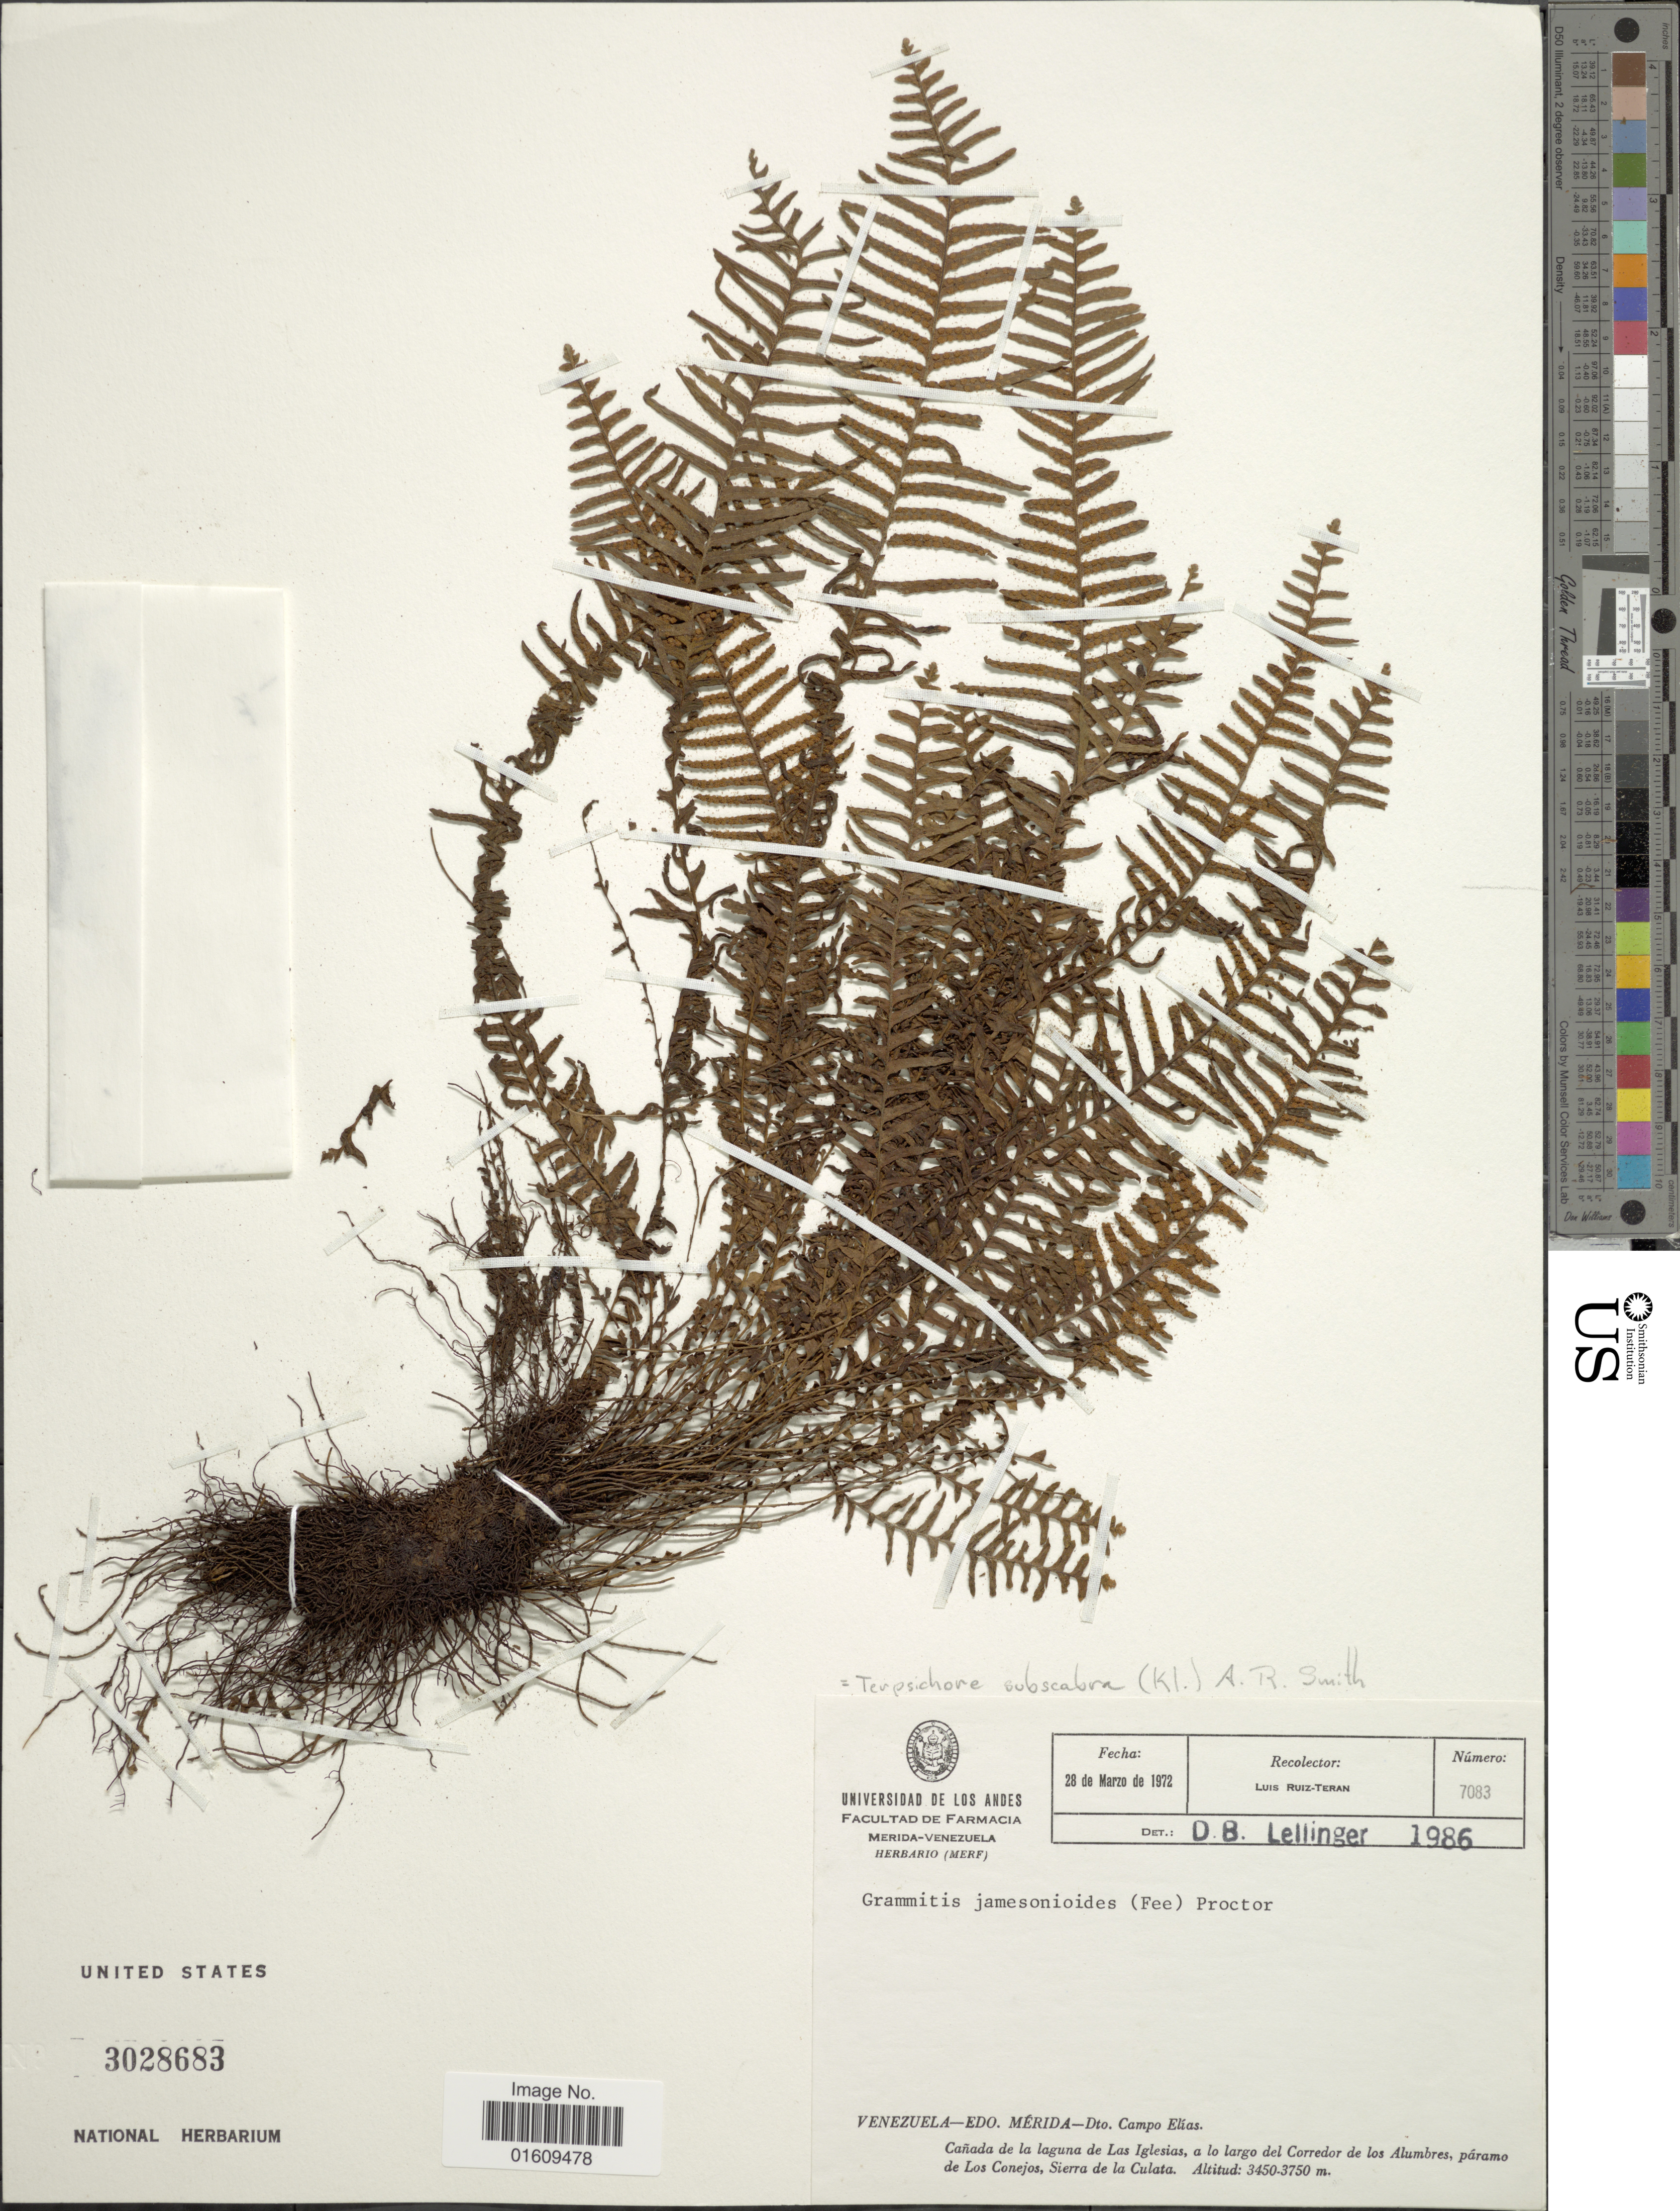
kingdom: Plantae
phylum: Tracheophyta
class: Polypodiopsida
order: Polypodiales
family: Polypodiaceae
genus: Galactodenia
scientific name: Galactodenia subscabra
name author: (Klotzsch) Sundue & Labiak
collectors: L. E. Ruíz-Terán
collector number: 7083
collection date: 1972-03-28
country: Venezuela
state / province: Mérida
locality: Venezuela-Edo. Mérida-Dto. Campo Elías, Cañada de la laguna de Las Iglesias, a lo largo del Corredor de los Alumbres, pãramo, de Los Conejos, Sierra de La Culata.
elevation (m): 3450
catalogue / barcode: US 3028683